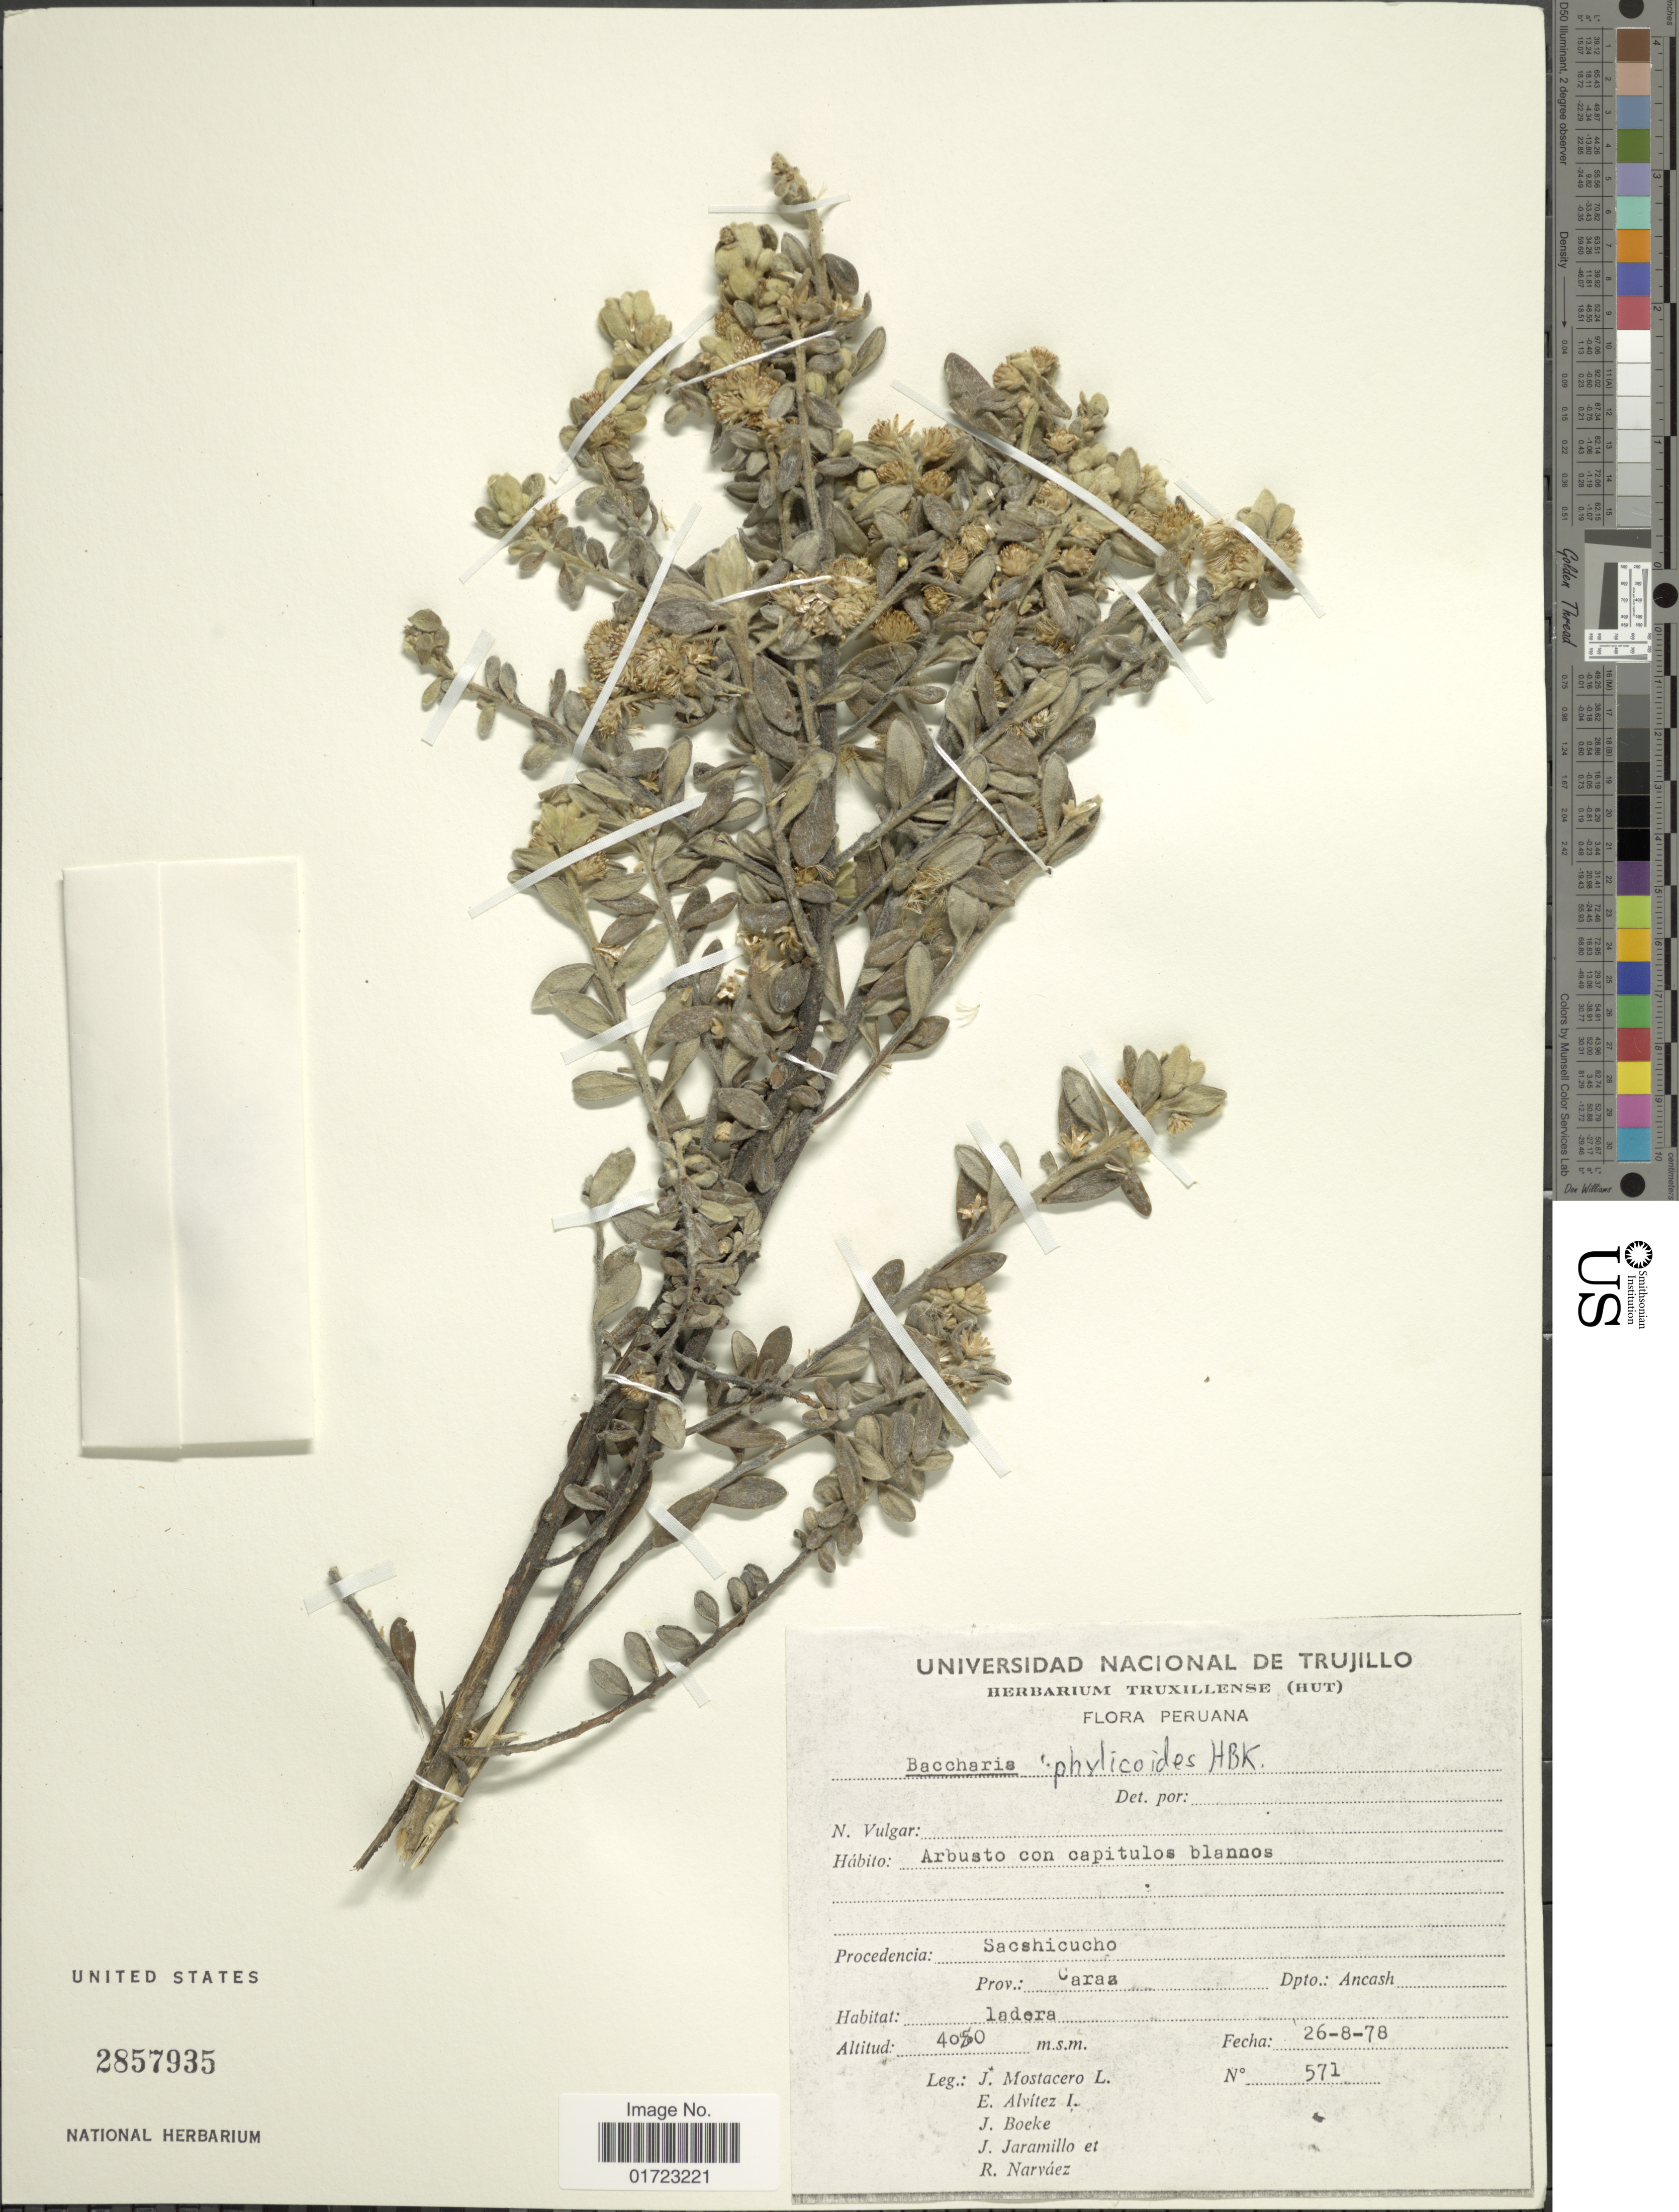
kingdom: Plantae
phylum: Tracheophyta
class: Magnoliopsida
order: Asterales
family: Asteraceae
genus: Baccharis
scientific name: Baccharis phylicoides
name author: Kunth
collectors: J. Mostacero L., E. Alvitez I., J. D. Boeke, J. Jaramillo & R. Narváez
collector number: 571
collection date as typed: Transcribed d/m/y: 26/8/78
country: Peru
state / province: Ancash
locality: Sacshicucho. prov. Caraz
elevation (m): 4050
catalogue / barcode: US 2857935